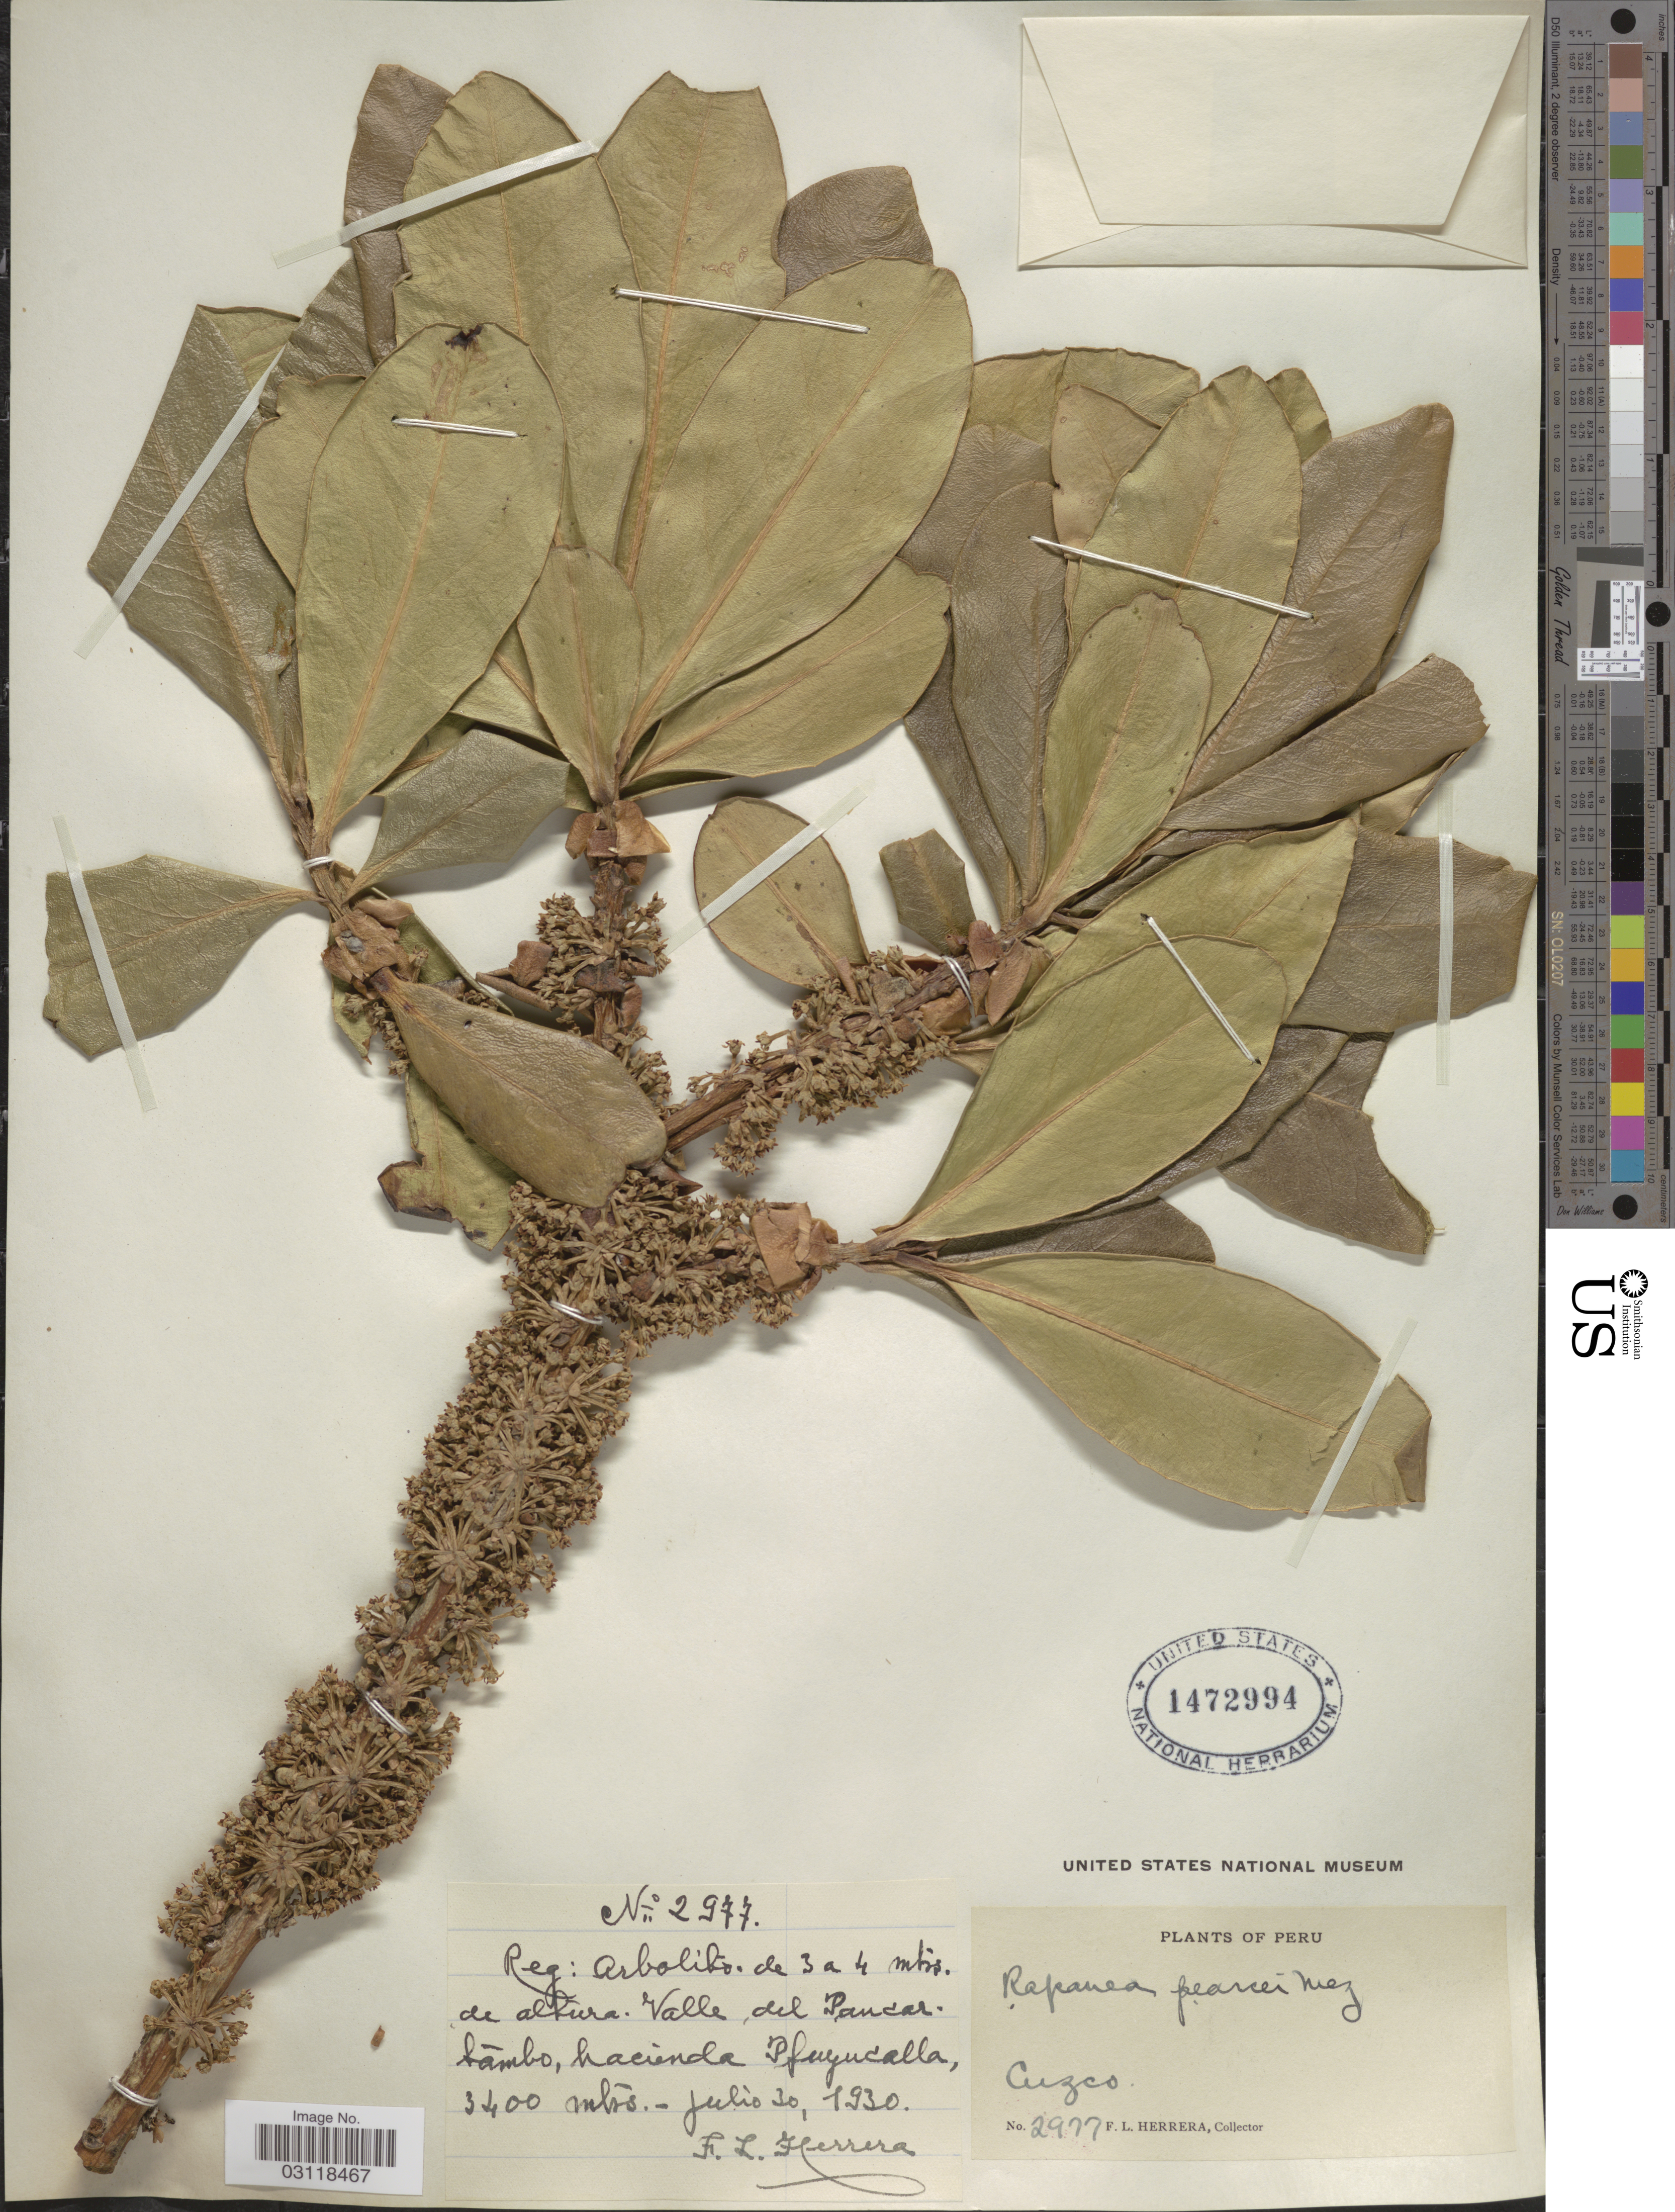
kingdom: Plantae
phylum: Tracheophyta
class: Magnoliopsida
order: Ericales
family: Primulaceae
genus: Rapanea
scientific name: Rapanea pearcei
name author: Mez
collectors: F. L. Herrera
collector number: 2977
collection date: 1930-07-30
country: Peru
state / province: Cusco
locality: Cuzco. Valle del Paucartambo, hacienda Pfuyucalla.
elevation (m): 3400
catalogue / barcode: US 1472994